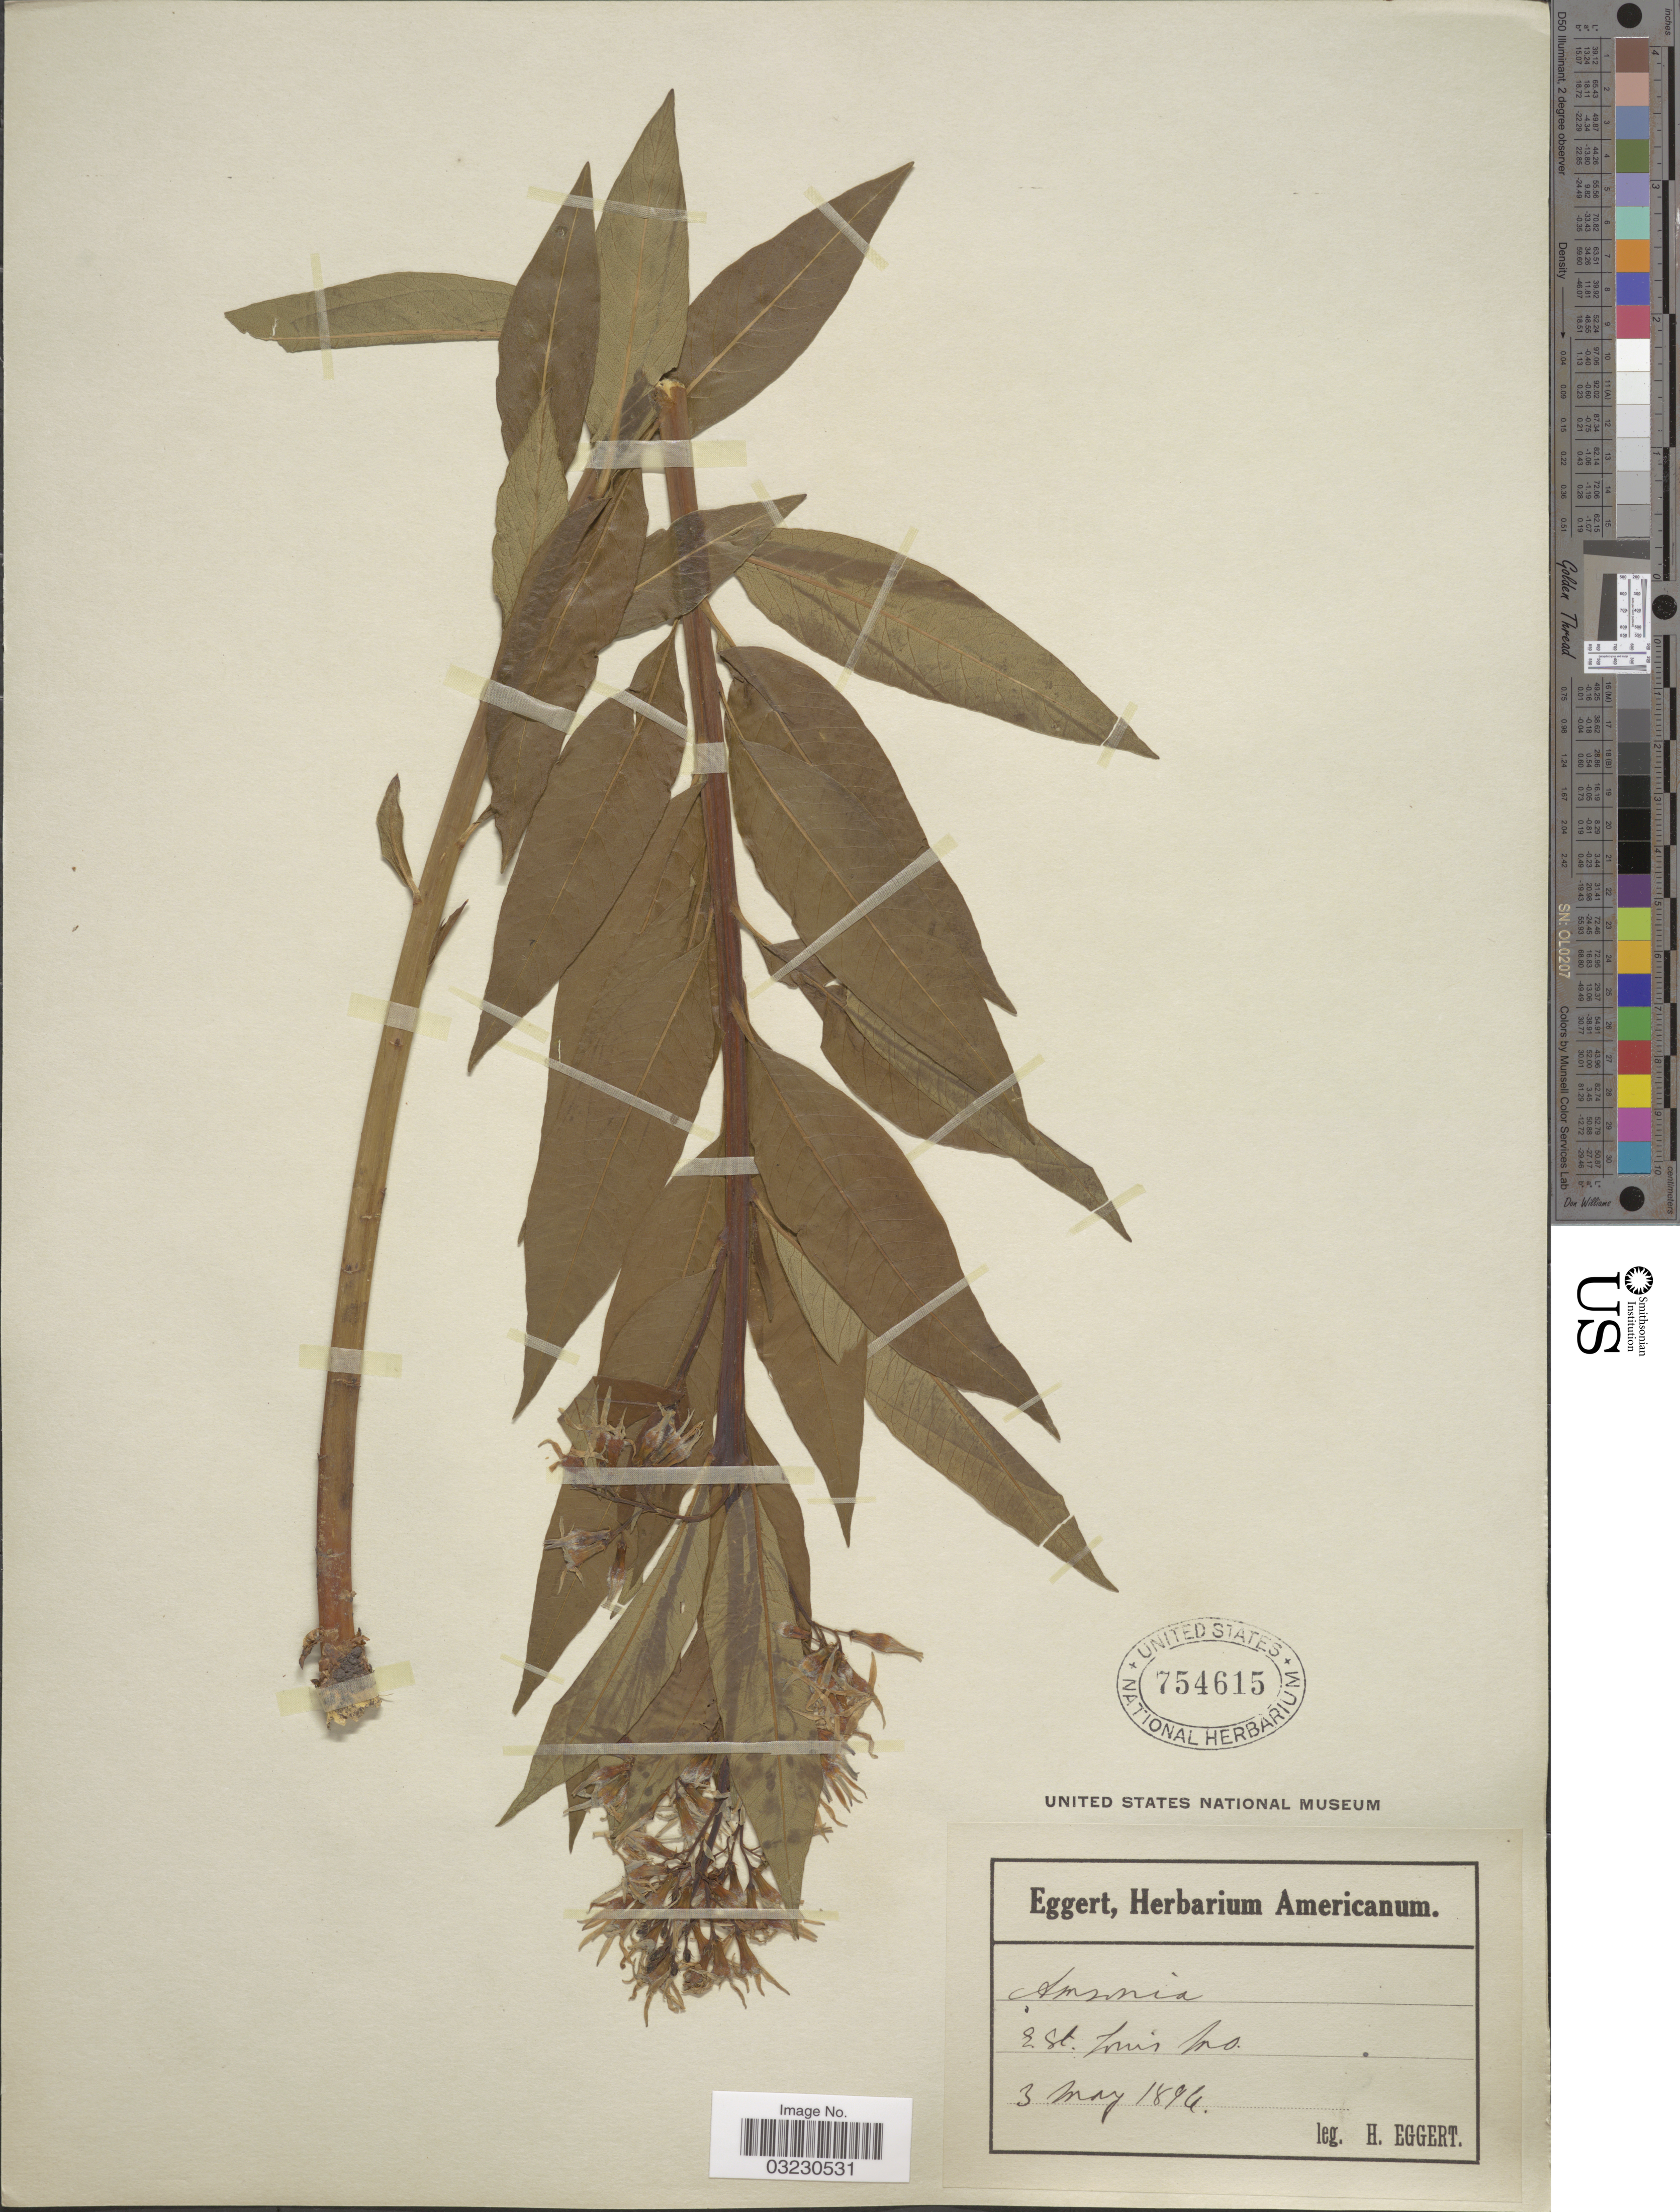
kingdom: Plantae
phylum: Tracheophyta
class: Magnoliopsida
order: Gentianales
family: Apocynaceae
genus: Amsonia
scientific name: Amsonia tabernaemontana var. gattingeri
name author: Woodson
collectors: H. Eggert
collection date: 1894-05-03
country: United States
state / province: Missouri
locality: E. St. Louis.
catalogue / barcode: US 754615